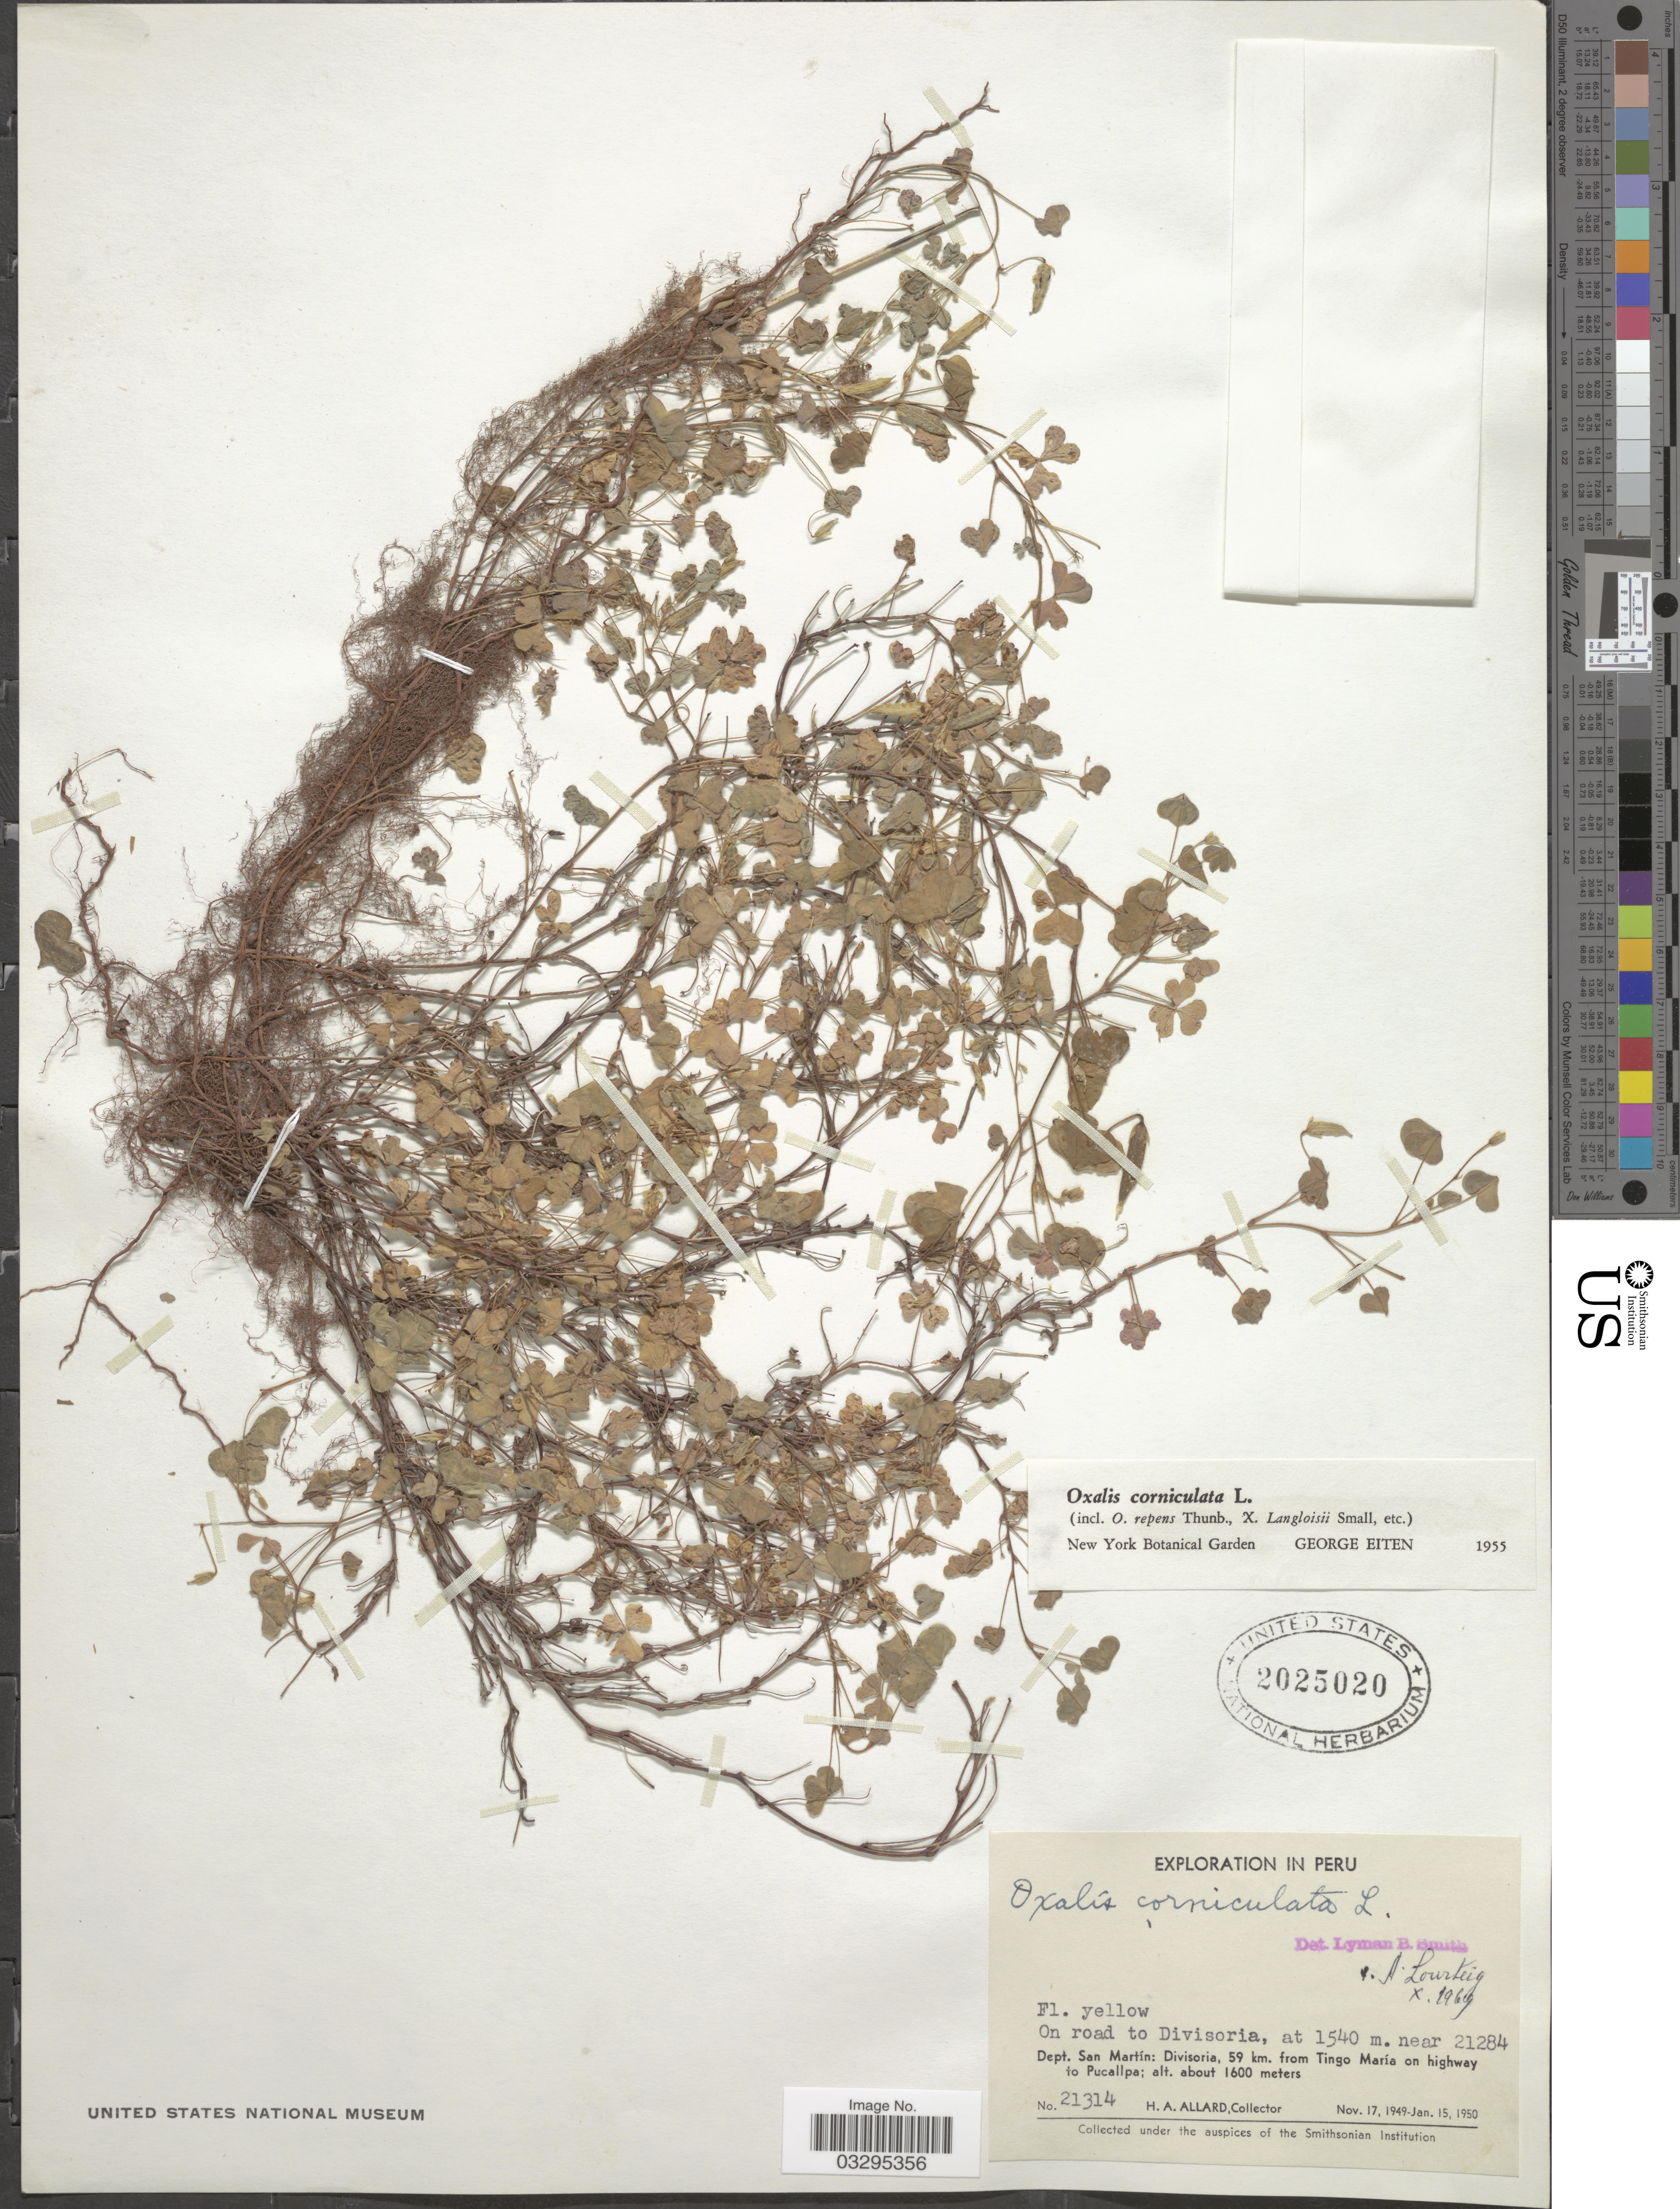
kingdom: Plantae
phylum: Tracheophyta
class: Magnoliopsida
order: Oxalidales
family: Oxalidaceae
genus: Oxalis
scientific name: Oxalis corniculata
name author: L.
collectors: H. A. Allard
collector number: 21314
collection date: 1949-11-17/1950-01-15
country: Peru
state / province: San Martín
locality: On road to Divisoria, near 21284. Dept. San Martín: Divisoria, 59 km. from Tingo María on highway to Pucallpa.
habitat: on road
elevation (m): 1540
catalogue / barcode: US 2025020